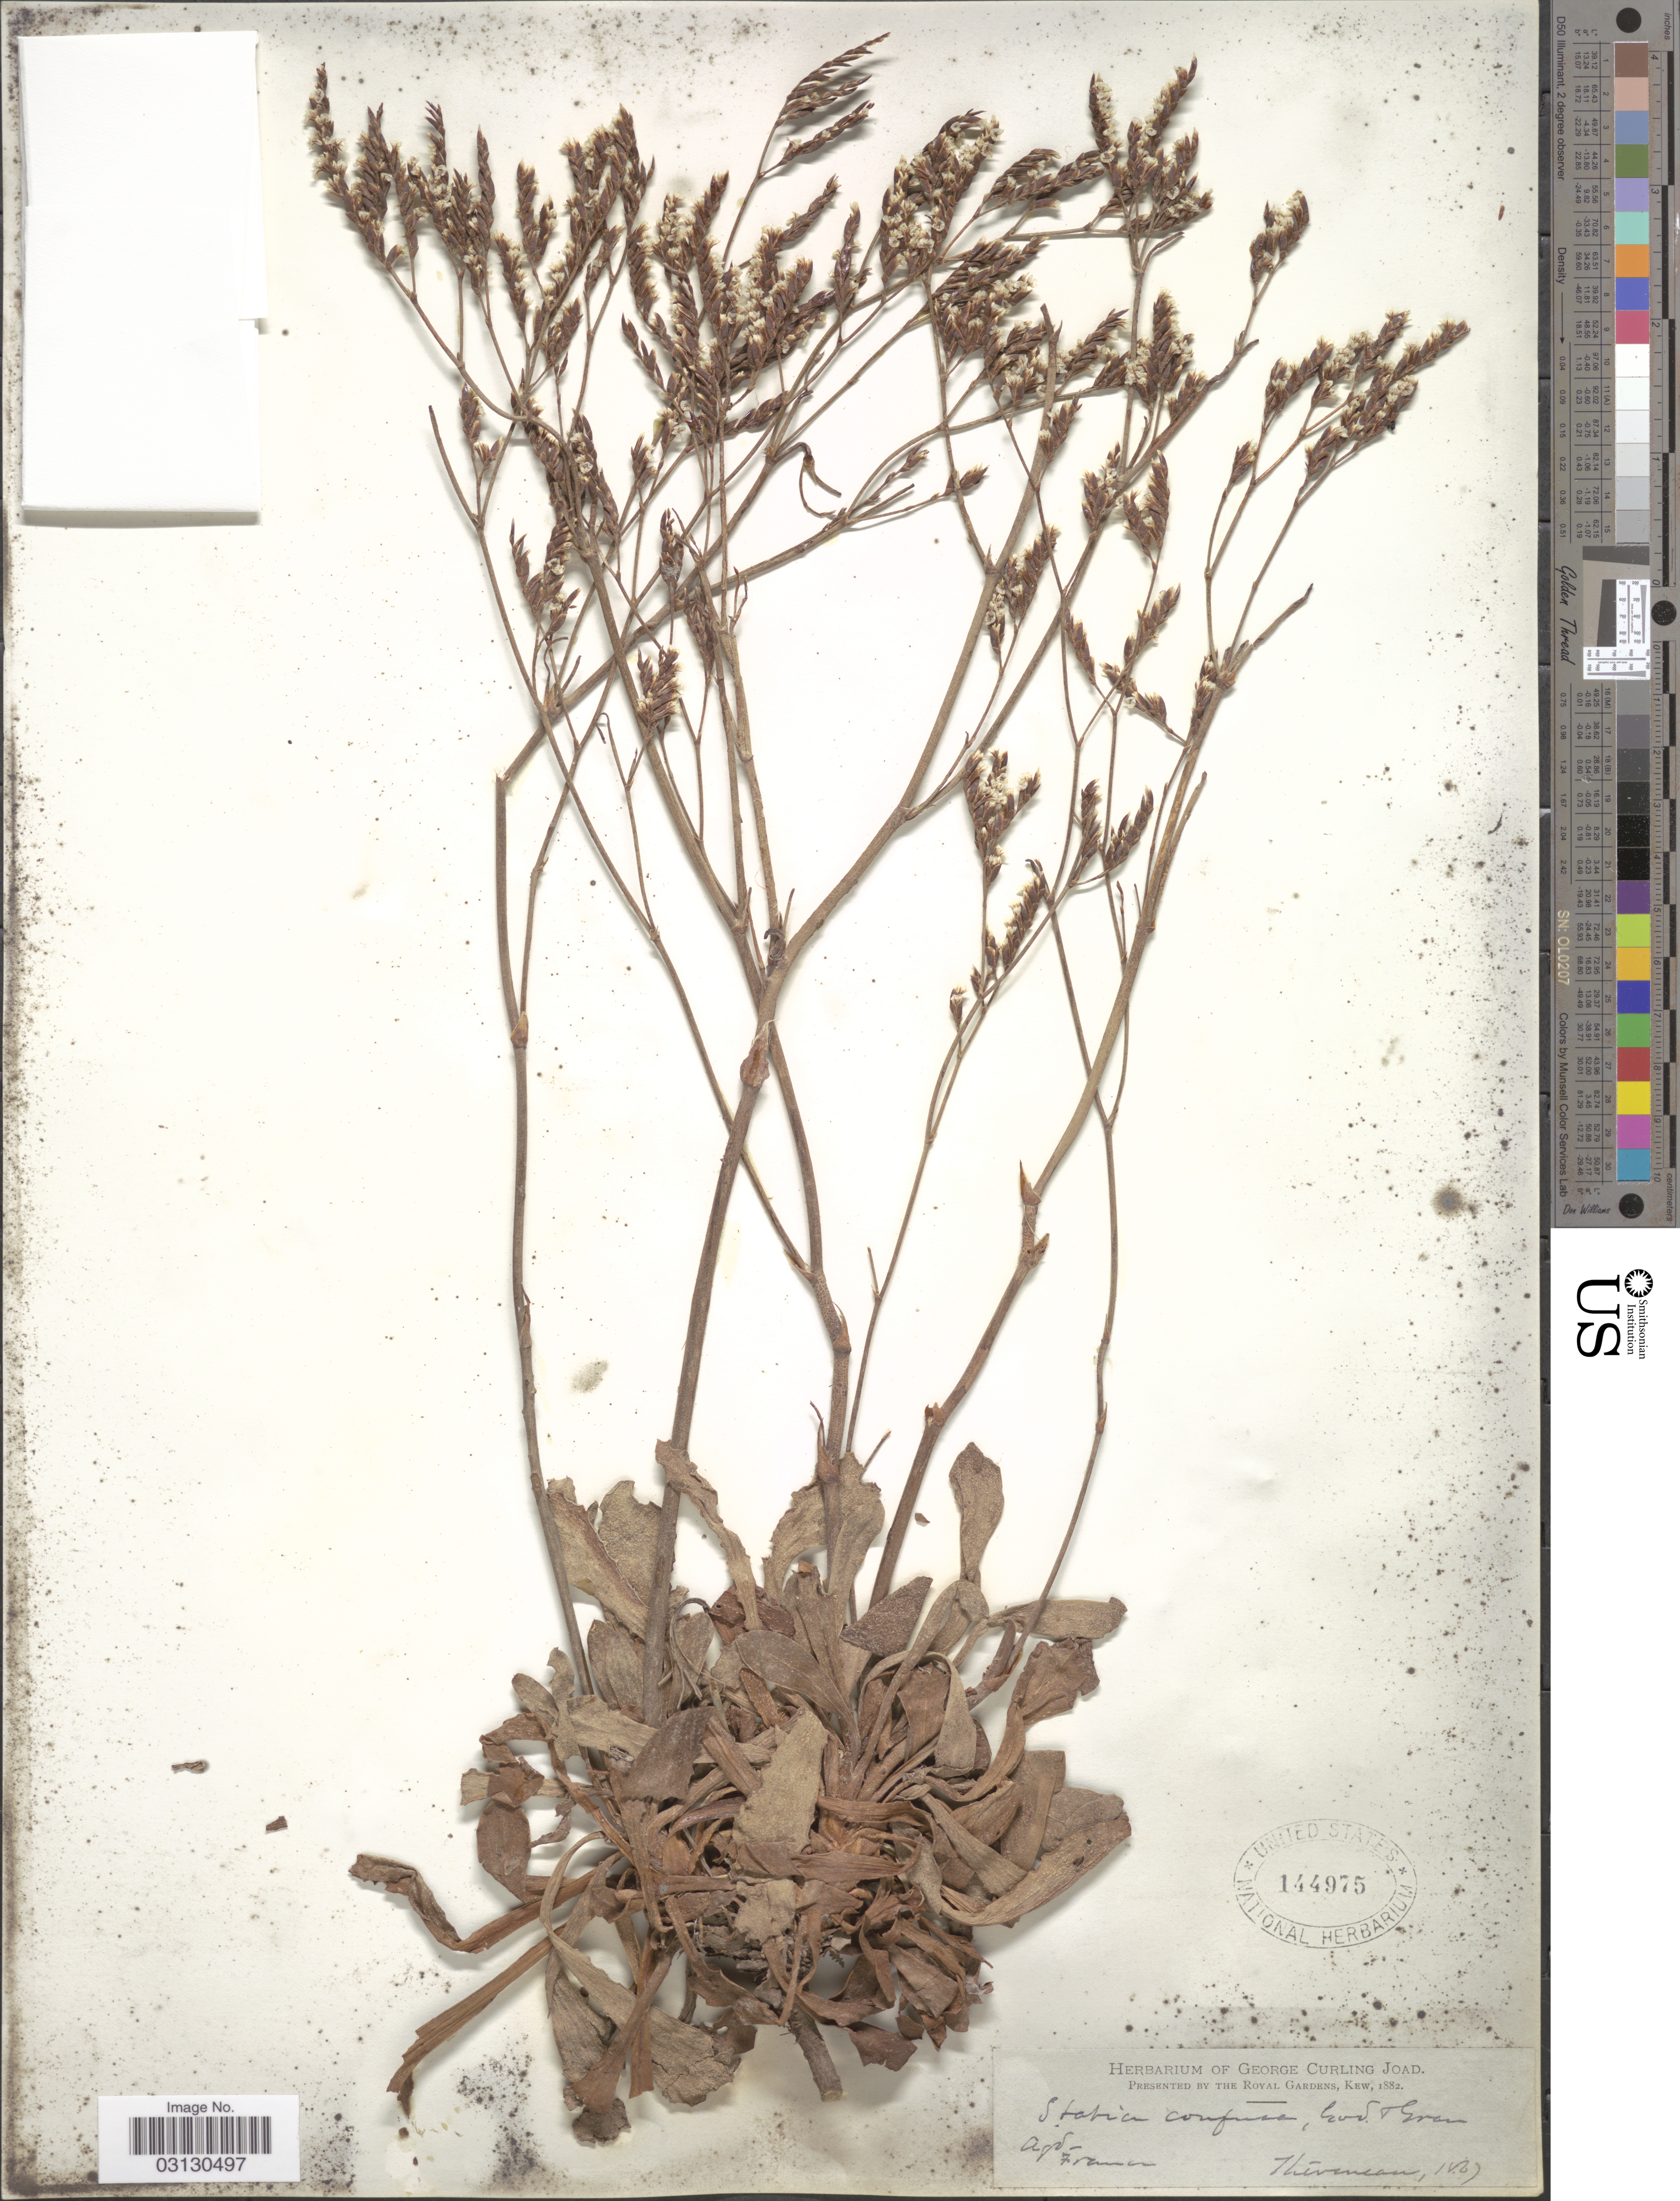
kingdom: Plantae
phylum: Tracheophyta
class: Magnoliopsida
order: Caryophyllales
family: Plumbaginaceae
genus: Limonium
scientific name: Limonium ramosissimum subsp. confusum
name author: (Gren. & Godr.) Pignatti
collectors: Thiveneau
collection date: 1867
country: France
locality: Agde.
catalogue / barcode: US 144975